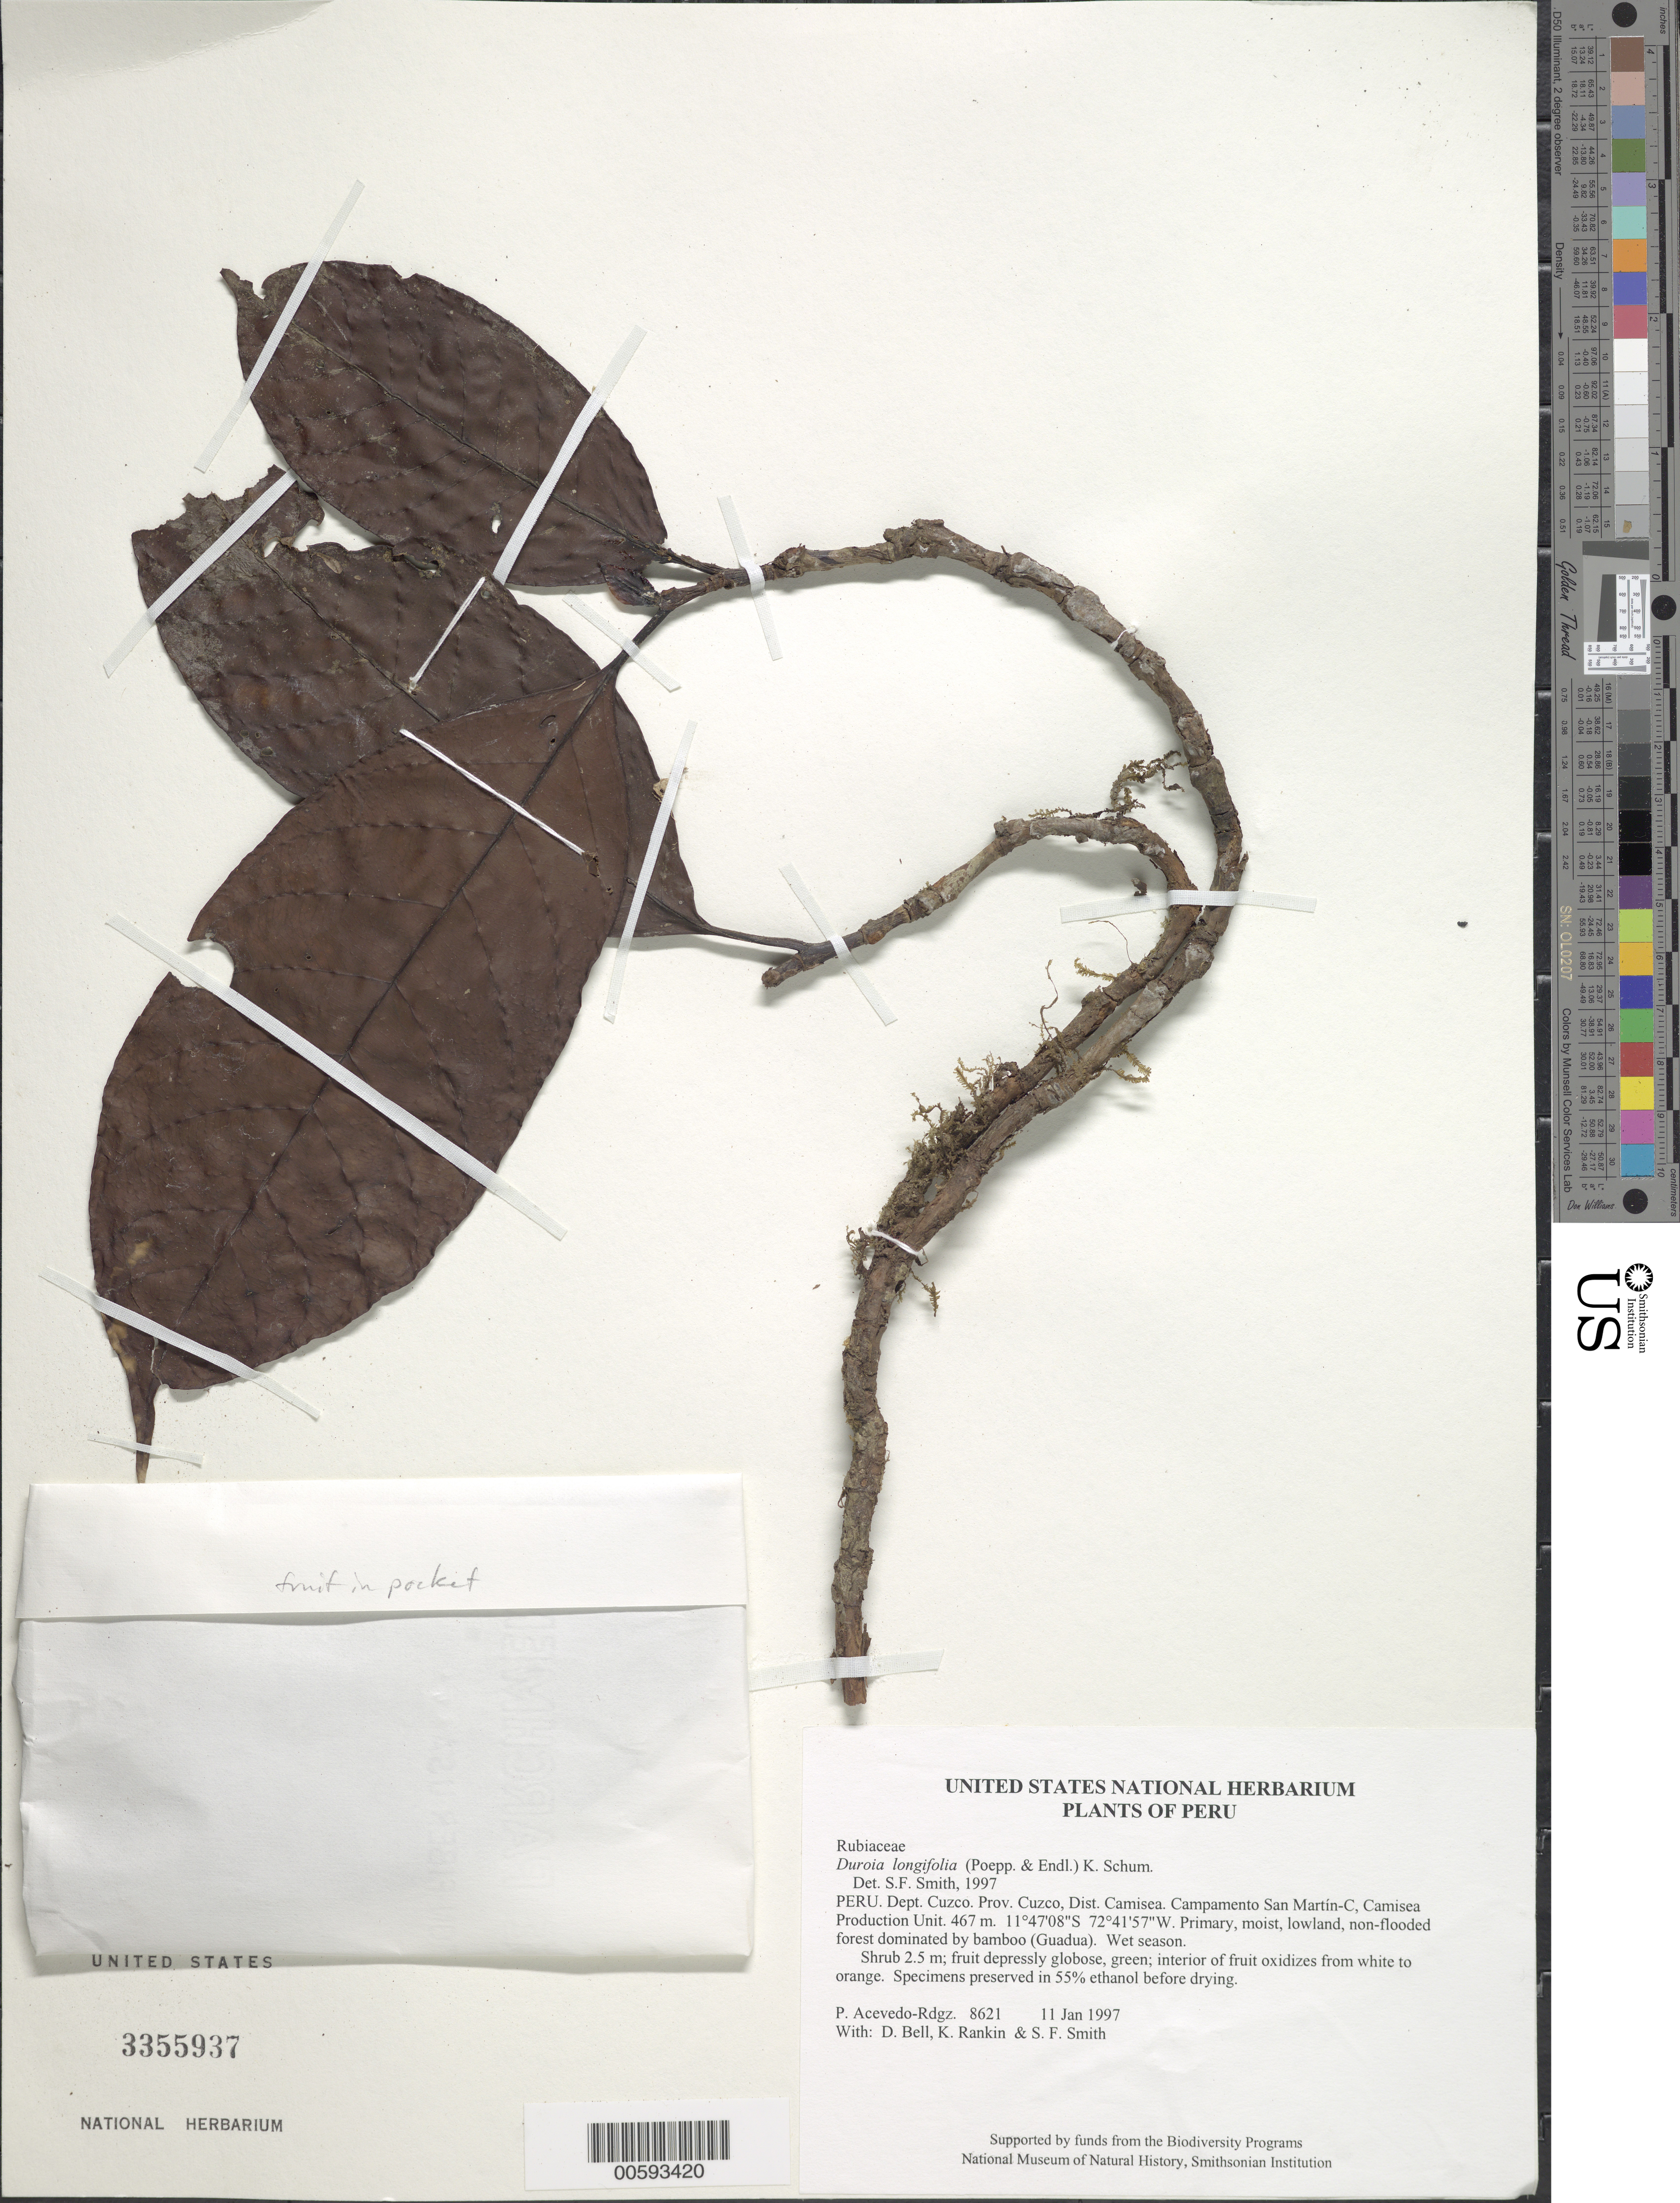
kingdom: Plantae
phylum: Tracheophyta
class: Magnoliopsida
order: Gentianales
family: Rubiaceae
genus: Duroia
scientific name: Duroia longifolia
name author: K. Schum.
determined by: Smith, Stephen F., (US), NMNH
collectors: P. Acevedo-Rodr., D. A. Bell, K. B. Rankin & S.F. Smith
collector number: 8621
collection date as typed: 11 Jan 1997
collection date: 1997-01-11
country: Peru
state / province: Cusco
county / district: Cusco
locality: Districto Camisea, Campamento San Martín-C, Camisea Production Unit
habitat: Primary, moist, lowland, non-flooded forest dominated by bamboo (Guadua). Wet season.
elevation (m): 467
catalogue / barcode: US 3355937